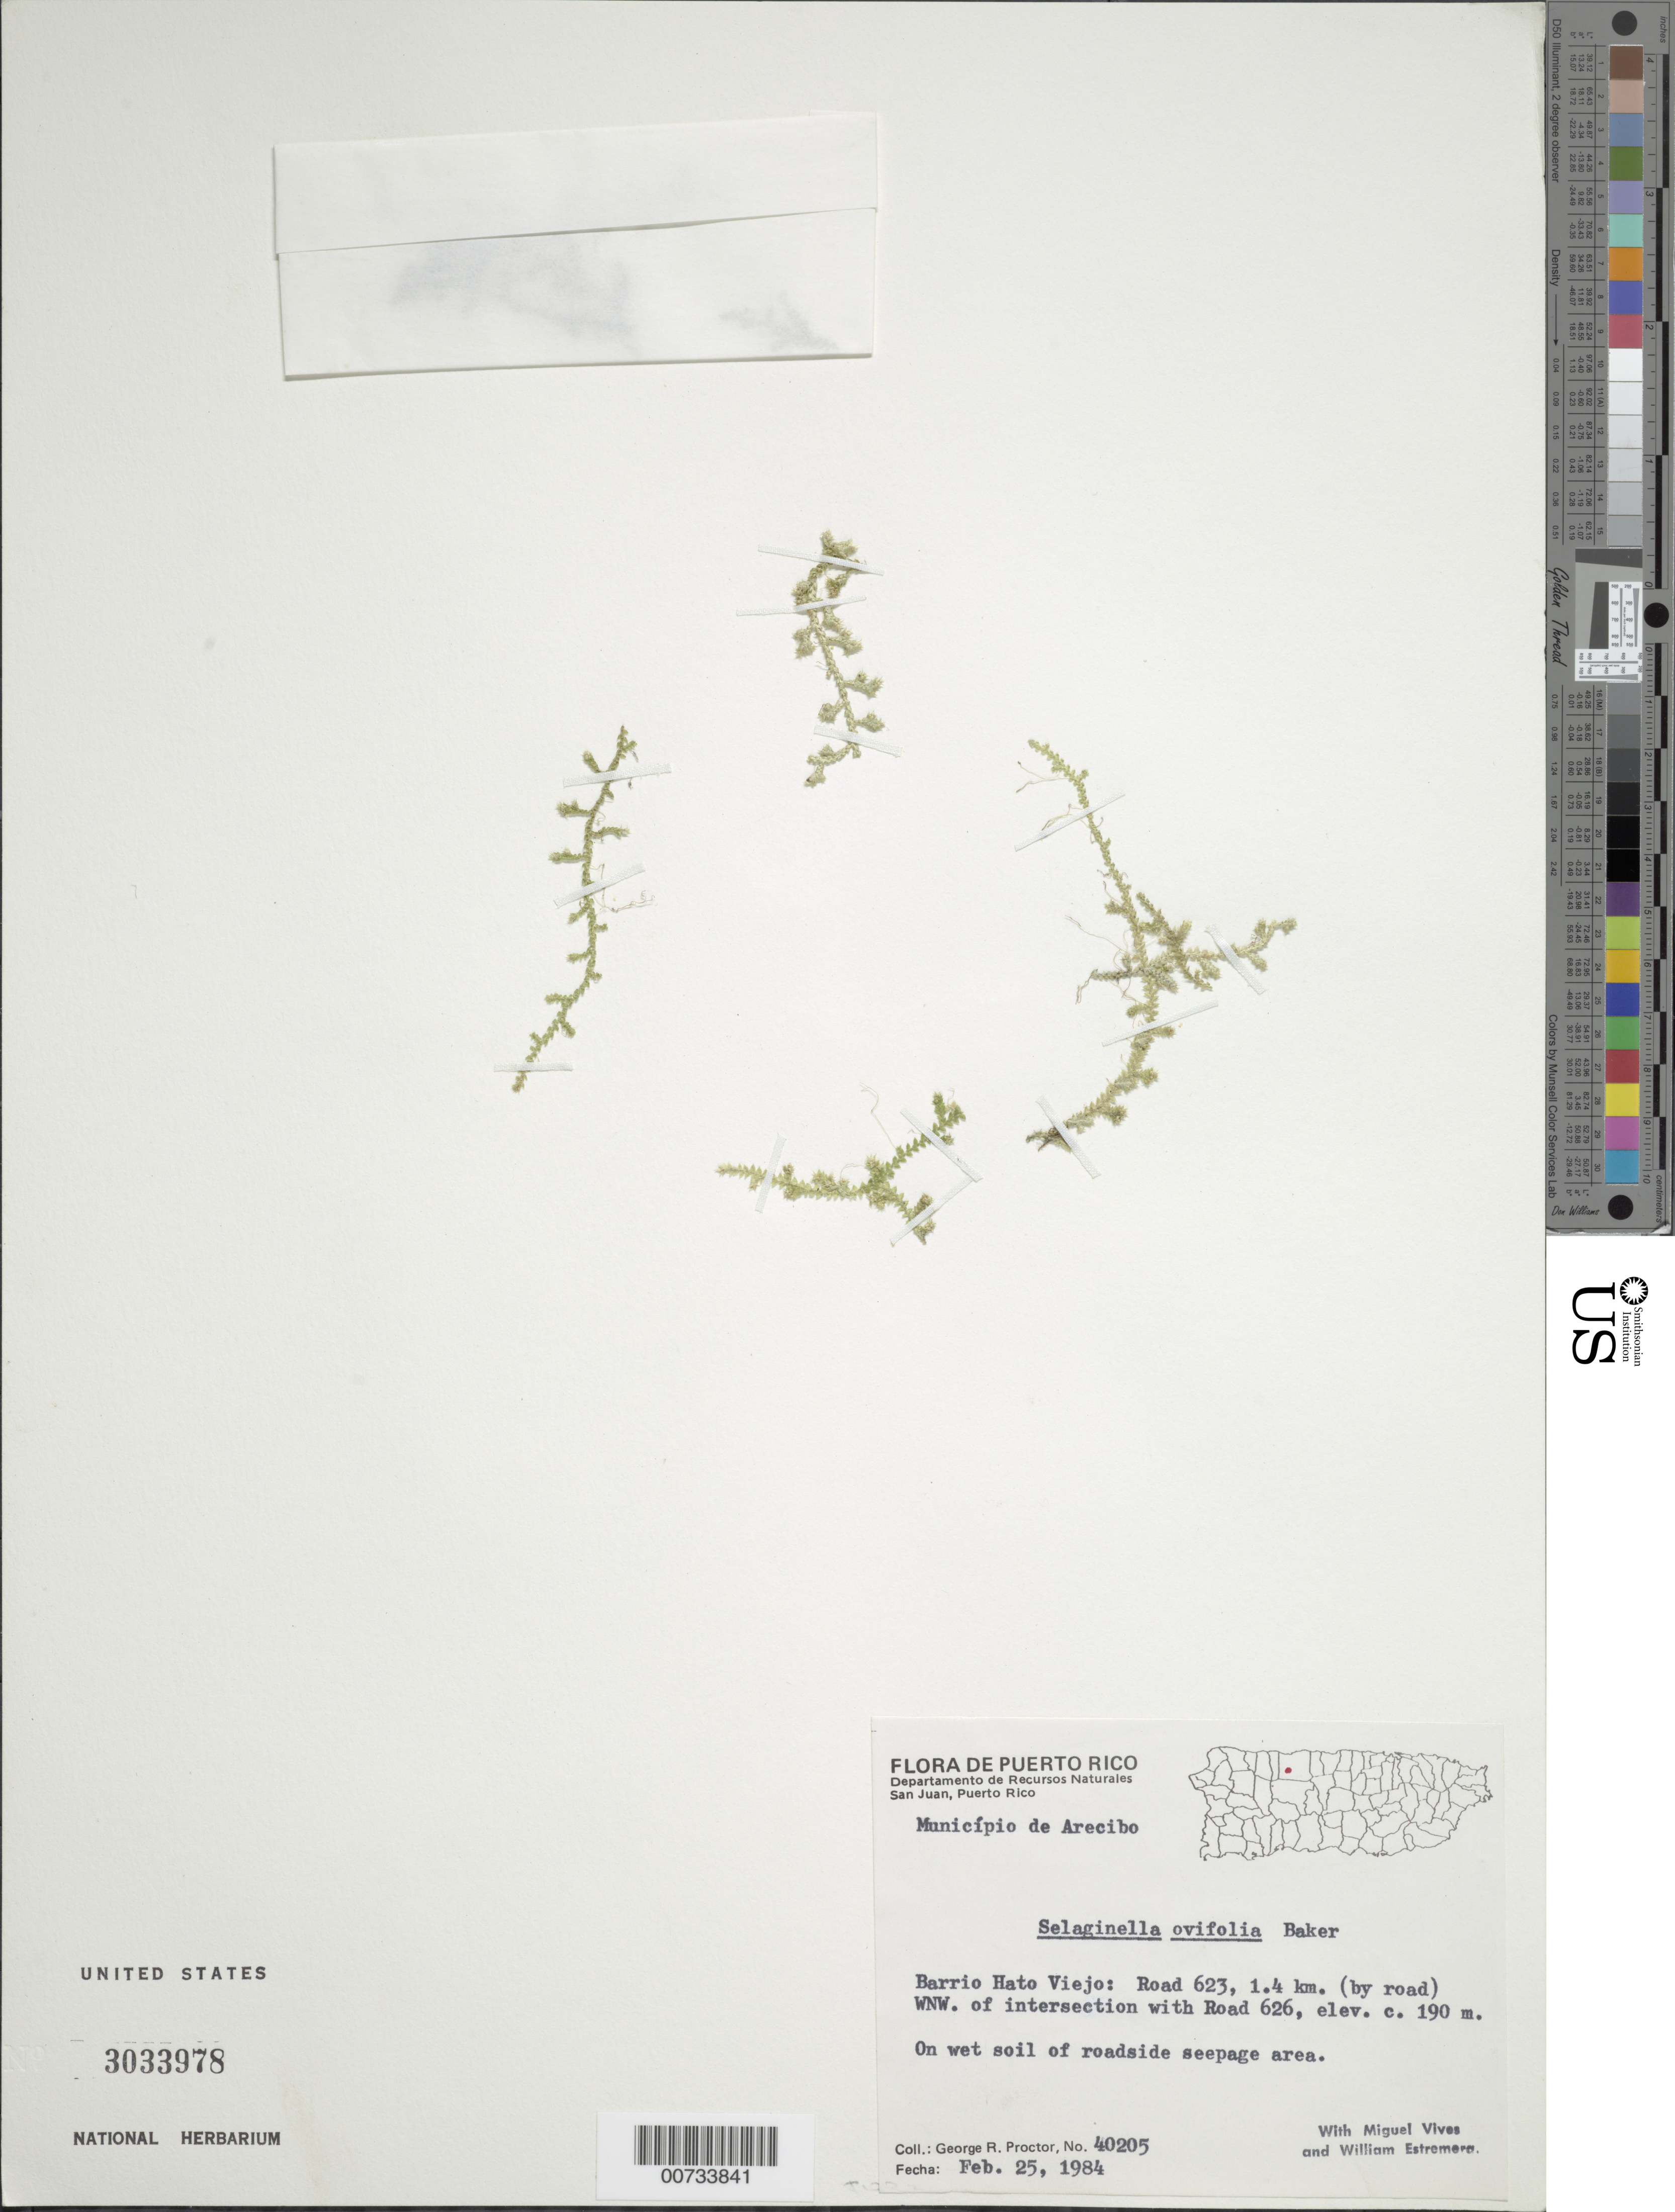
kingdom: Plantae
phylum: Tracheophyta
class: Lycopodiopsida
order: Selaginellales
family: Selaginellaceae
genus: Selaginella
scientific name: Selaginella ovifolia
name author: Baker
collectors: G. R. Proctor, M. Vives & W. Estremera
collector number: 40205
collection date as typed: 25 Feb 1984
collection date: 1984-02-25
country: Puerto Rico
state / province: Arecibo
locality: Barrio Hato Viejo: Road 623, 1.4 km (by road) WNW of intersection w/Road 626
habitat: On wet soil of roadside seepage area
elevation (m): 190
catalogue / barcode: US 3033978